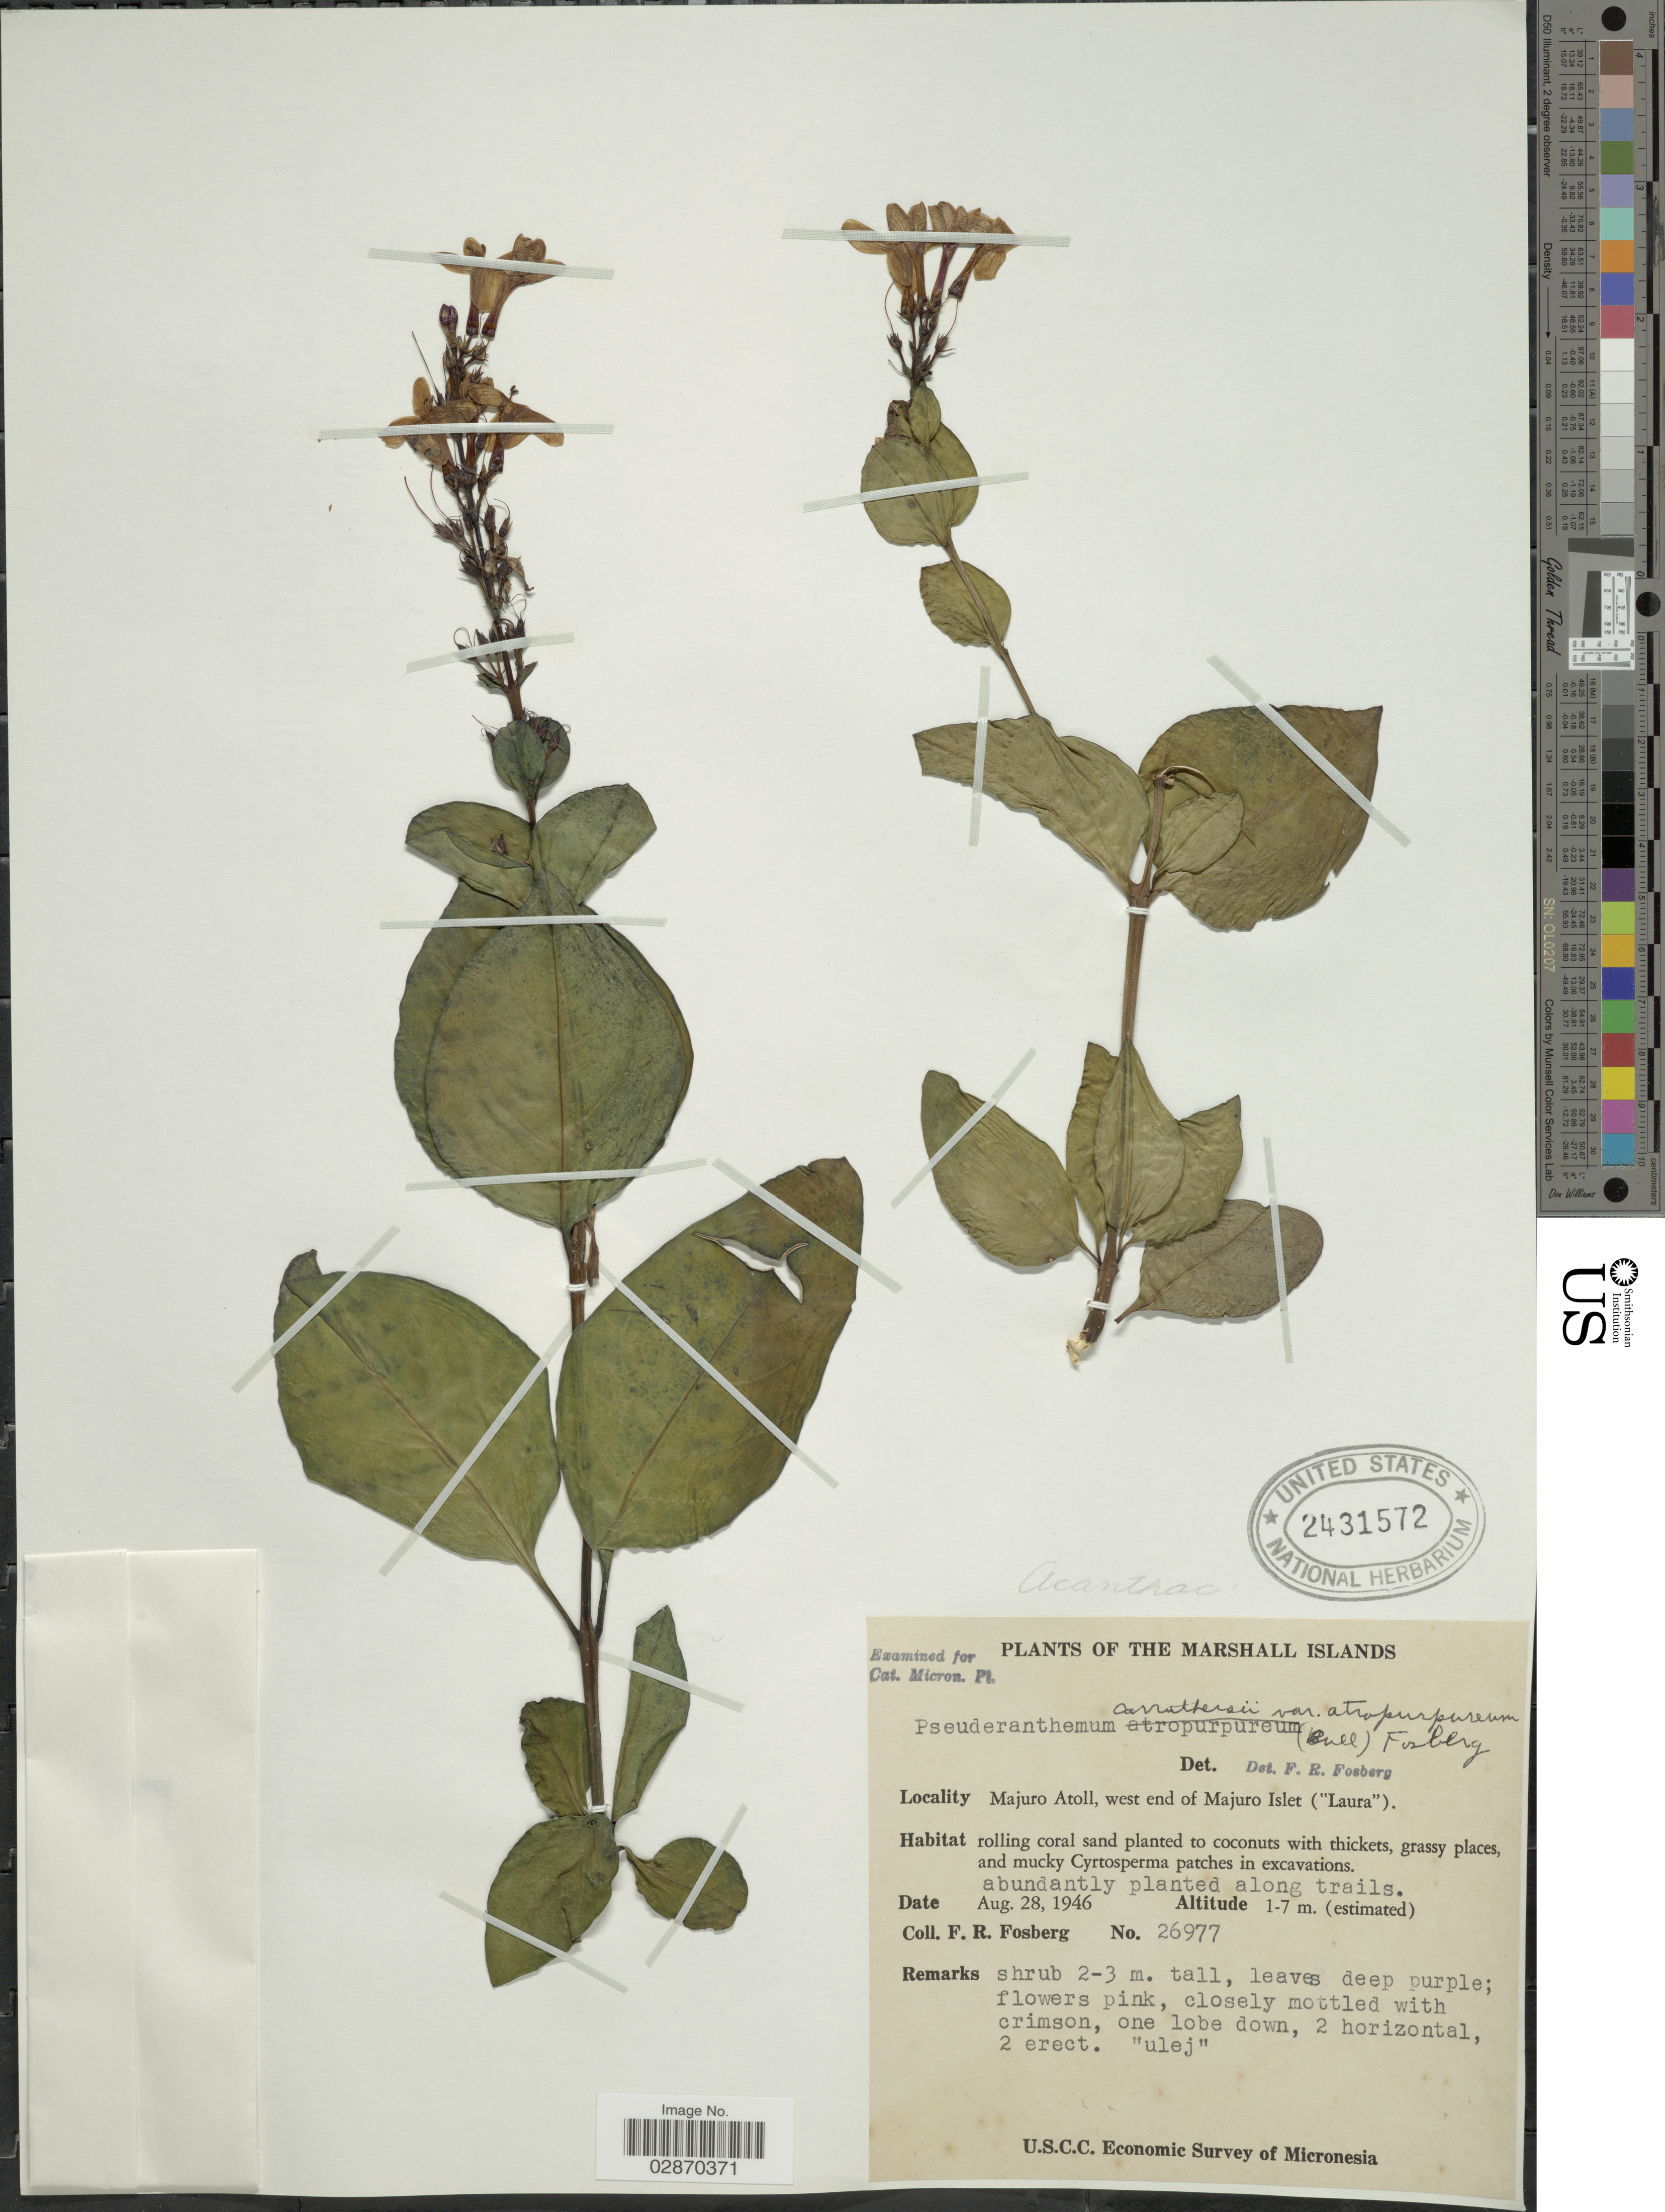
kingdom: Plantae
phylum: Tracheophyta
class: Magnoliopsida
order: Lamiales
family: Acanthaceae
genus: Pseuderanthemum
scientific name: Pseuderanthemum carruthersii var. atropurpureum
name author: (W. Bull) Fosberg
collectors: F. R. Fosberg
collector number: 26977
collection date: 1946-08-28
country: Marshall Islands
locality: Majuro Atoll, west end of Majuro Islet ("Laura").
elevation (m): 1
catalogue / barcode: US 2431572